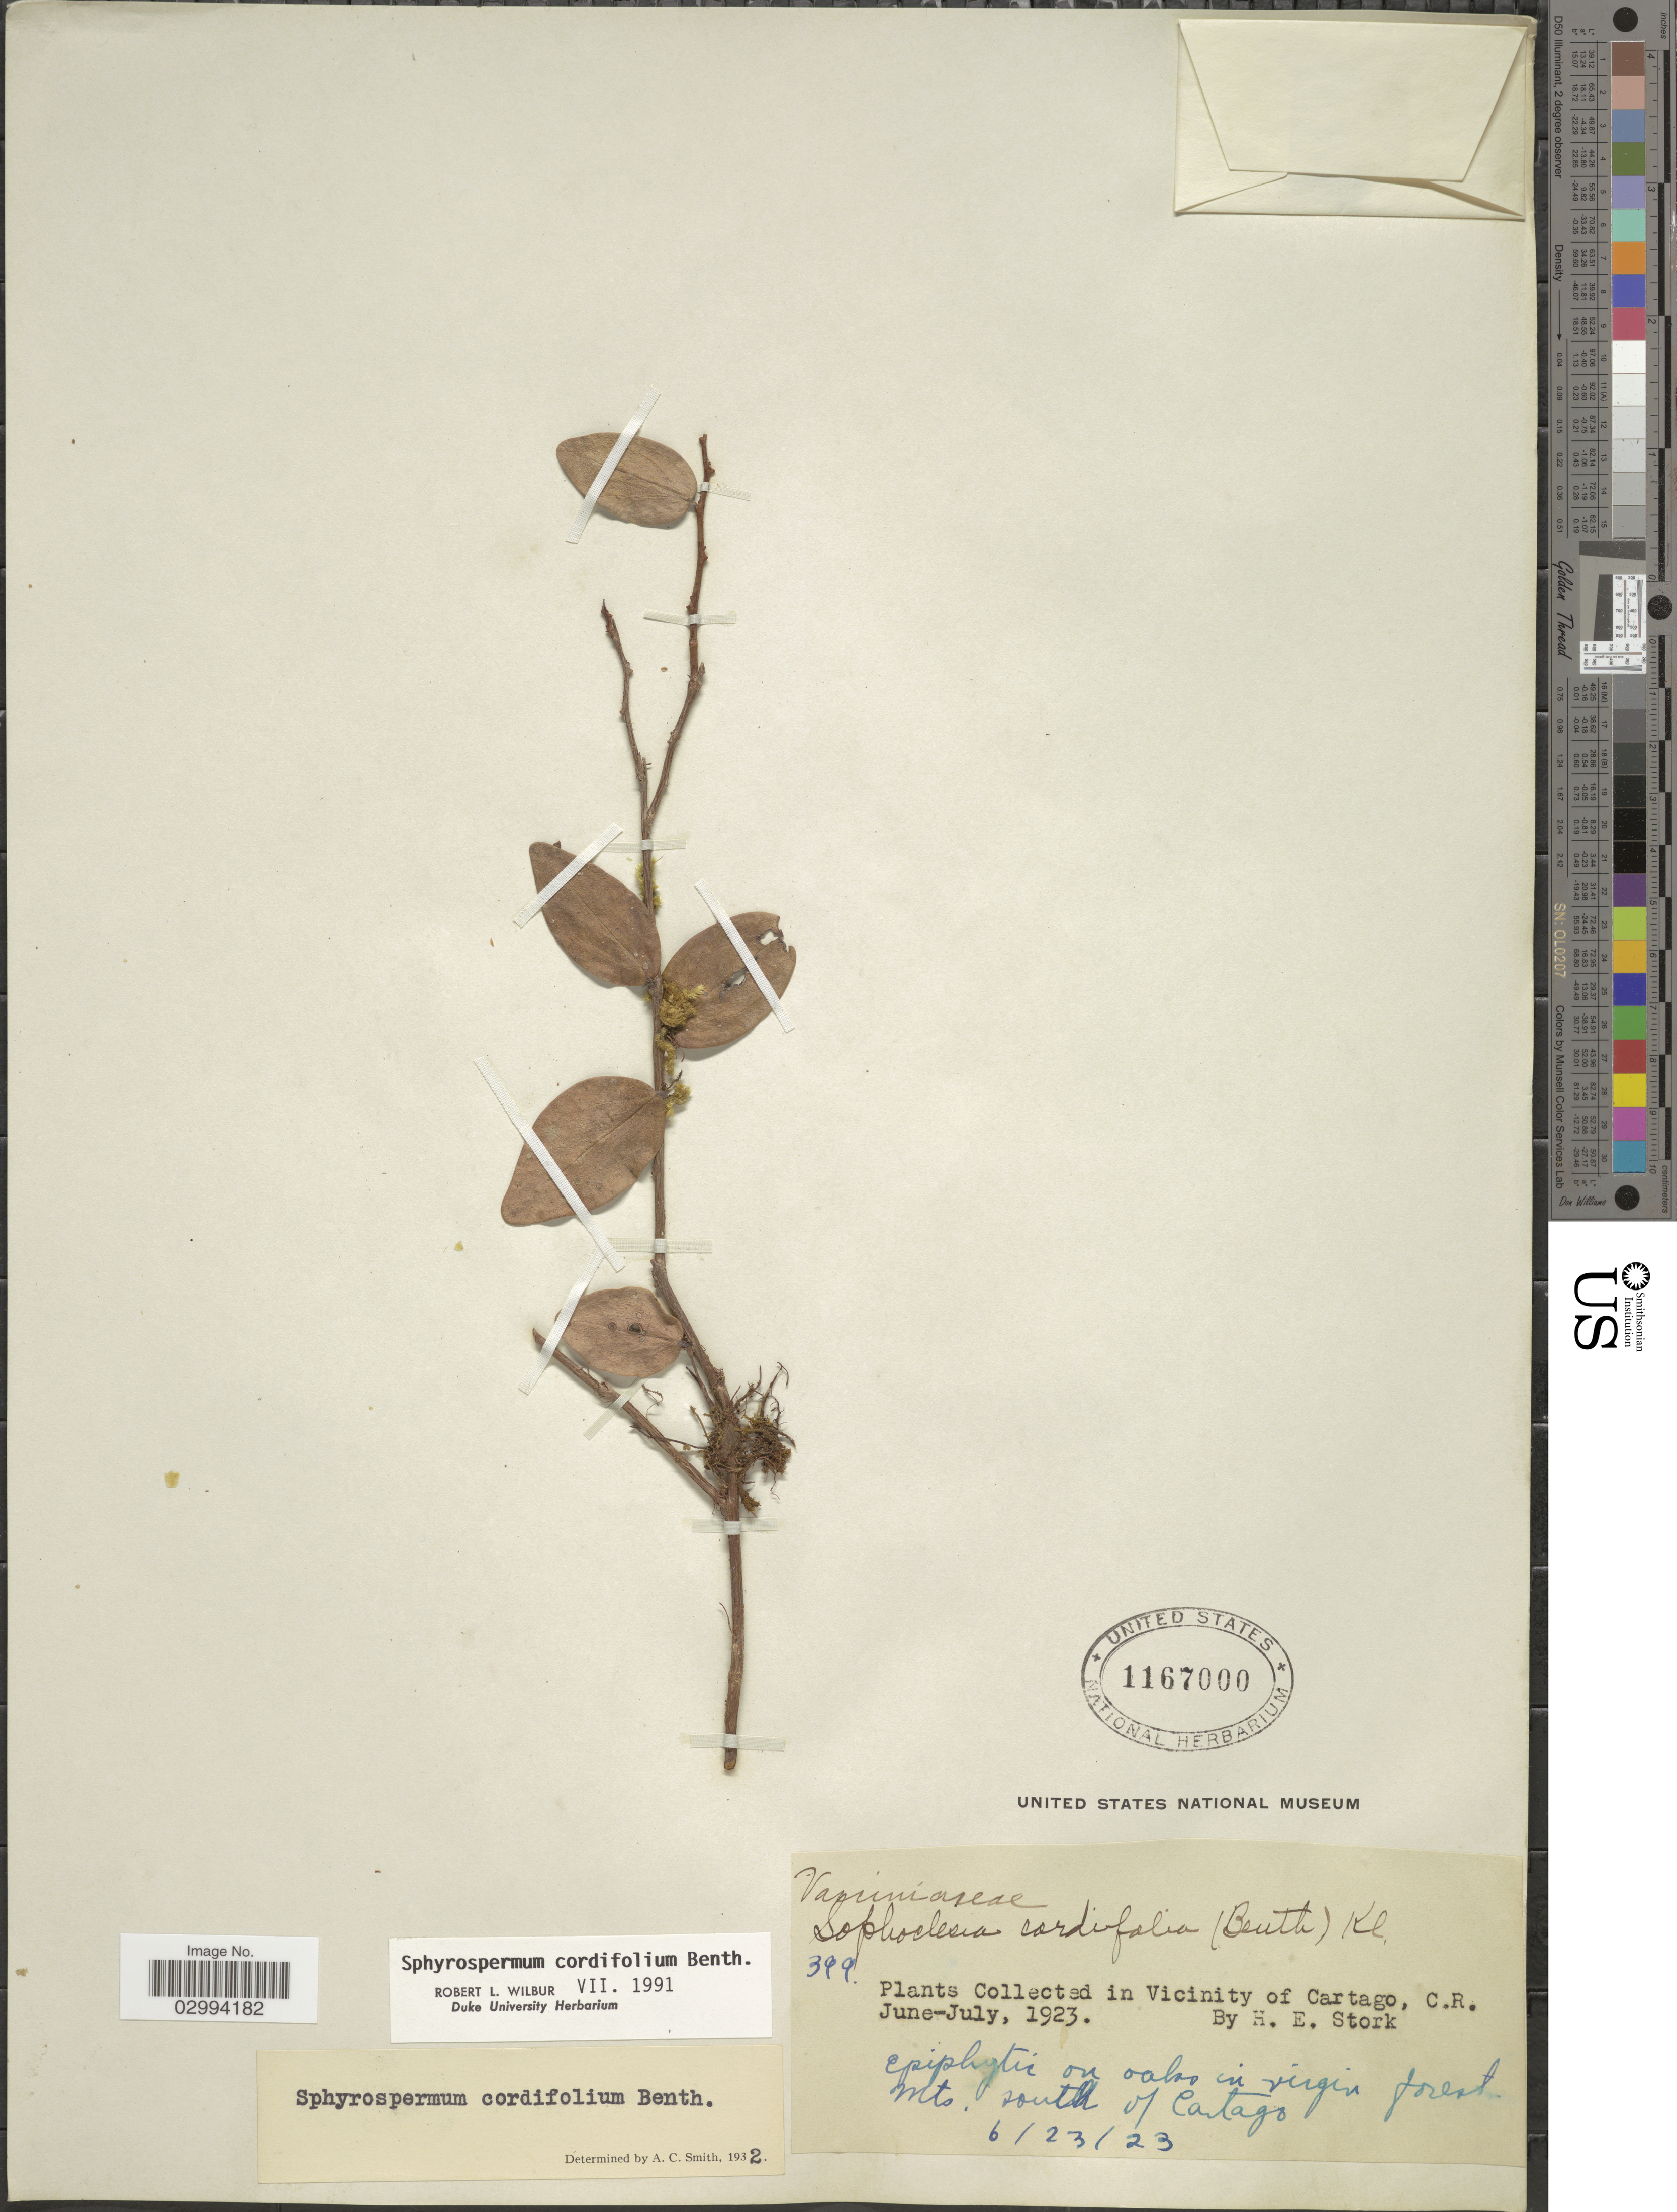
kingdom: Plantae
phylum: Tracheophyta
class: Magnoliopsida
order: Ericales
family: Ericaceae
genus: Sphyrospermum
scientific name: Sphyrospermum cordifolium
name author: Benth.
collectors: H. E. Stork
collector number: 399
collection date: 1923-06-23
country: Costa Rica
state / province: Cartago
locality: Vicinity of Cartago, C.R. Mts. south of Cartago.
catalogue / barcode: US 1167000